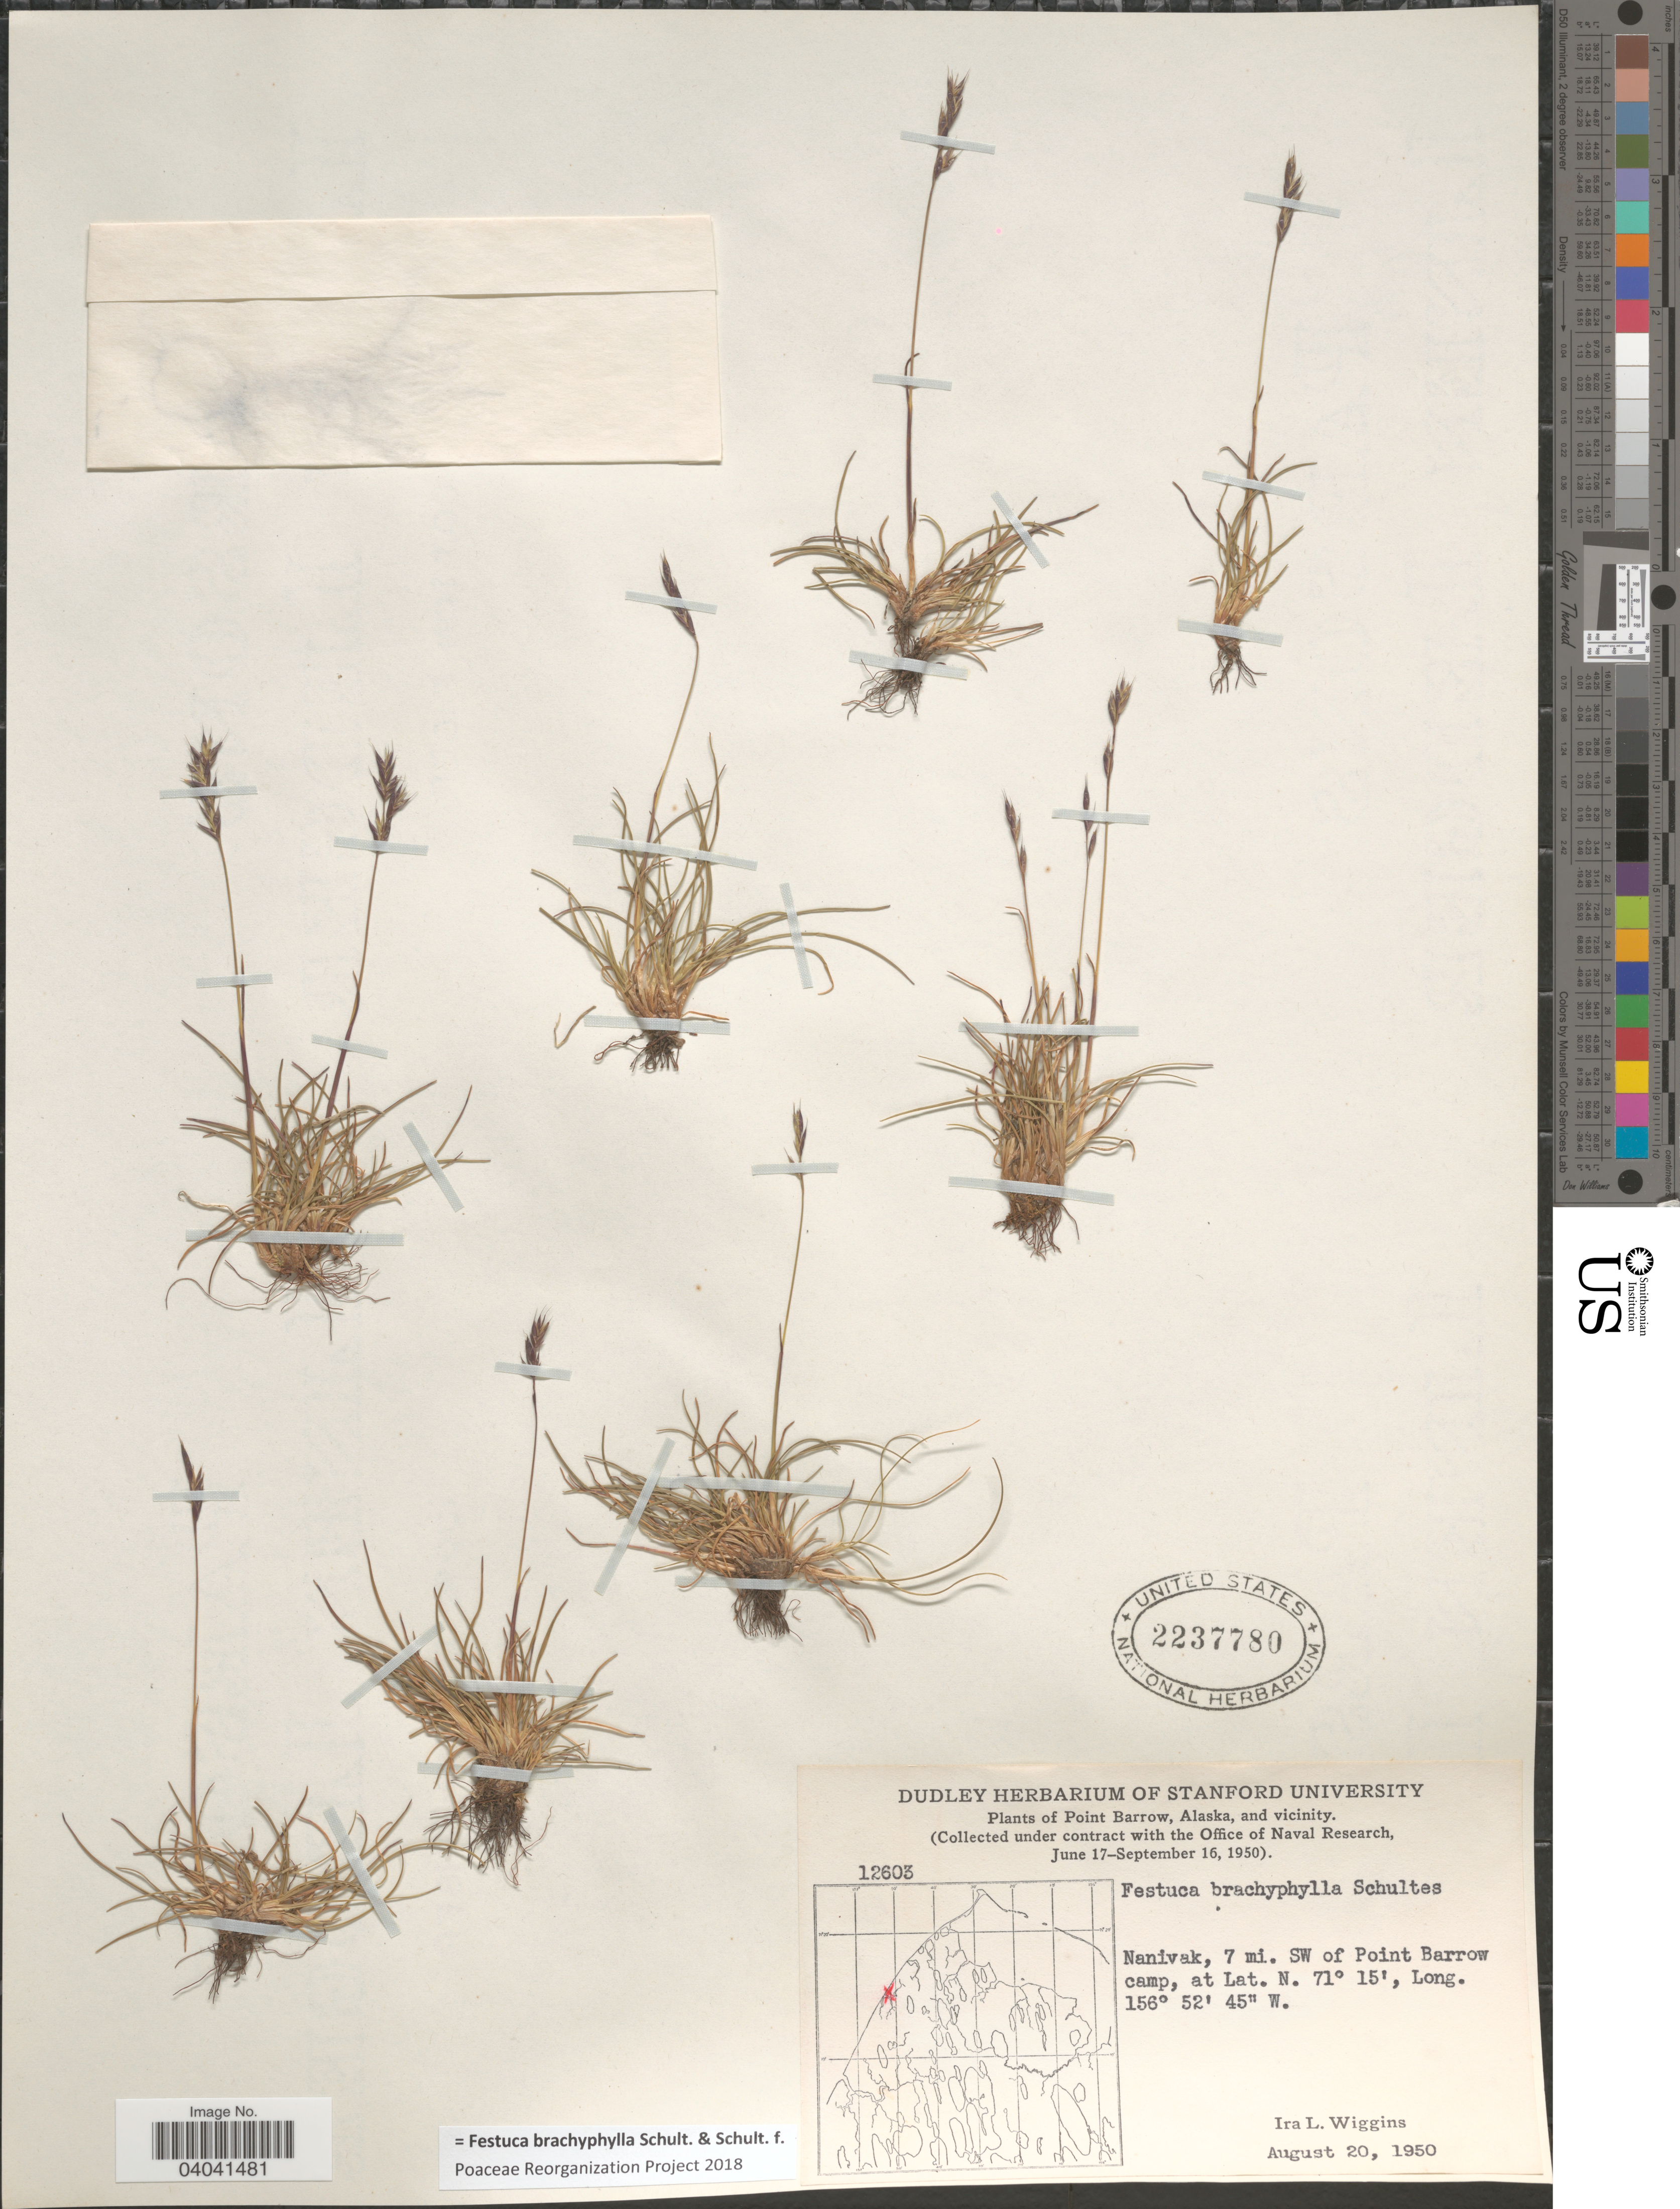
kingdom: Plantae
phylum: Tracheophyta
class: Liliopsida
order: Poales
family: Poaceae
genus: Festuca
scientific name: Festuca brachyphylla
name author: Schult. & Schult. f.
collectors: I. L. Wiggins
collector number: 12603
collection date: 1950-08-20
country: United States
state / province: Alaska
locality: Point Barrow and vicinity. Nanivak, 7 mi. SW of Point Barrow camp.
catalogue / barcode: US 2237780